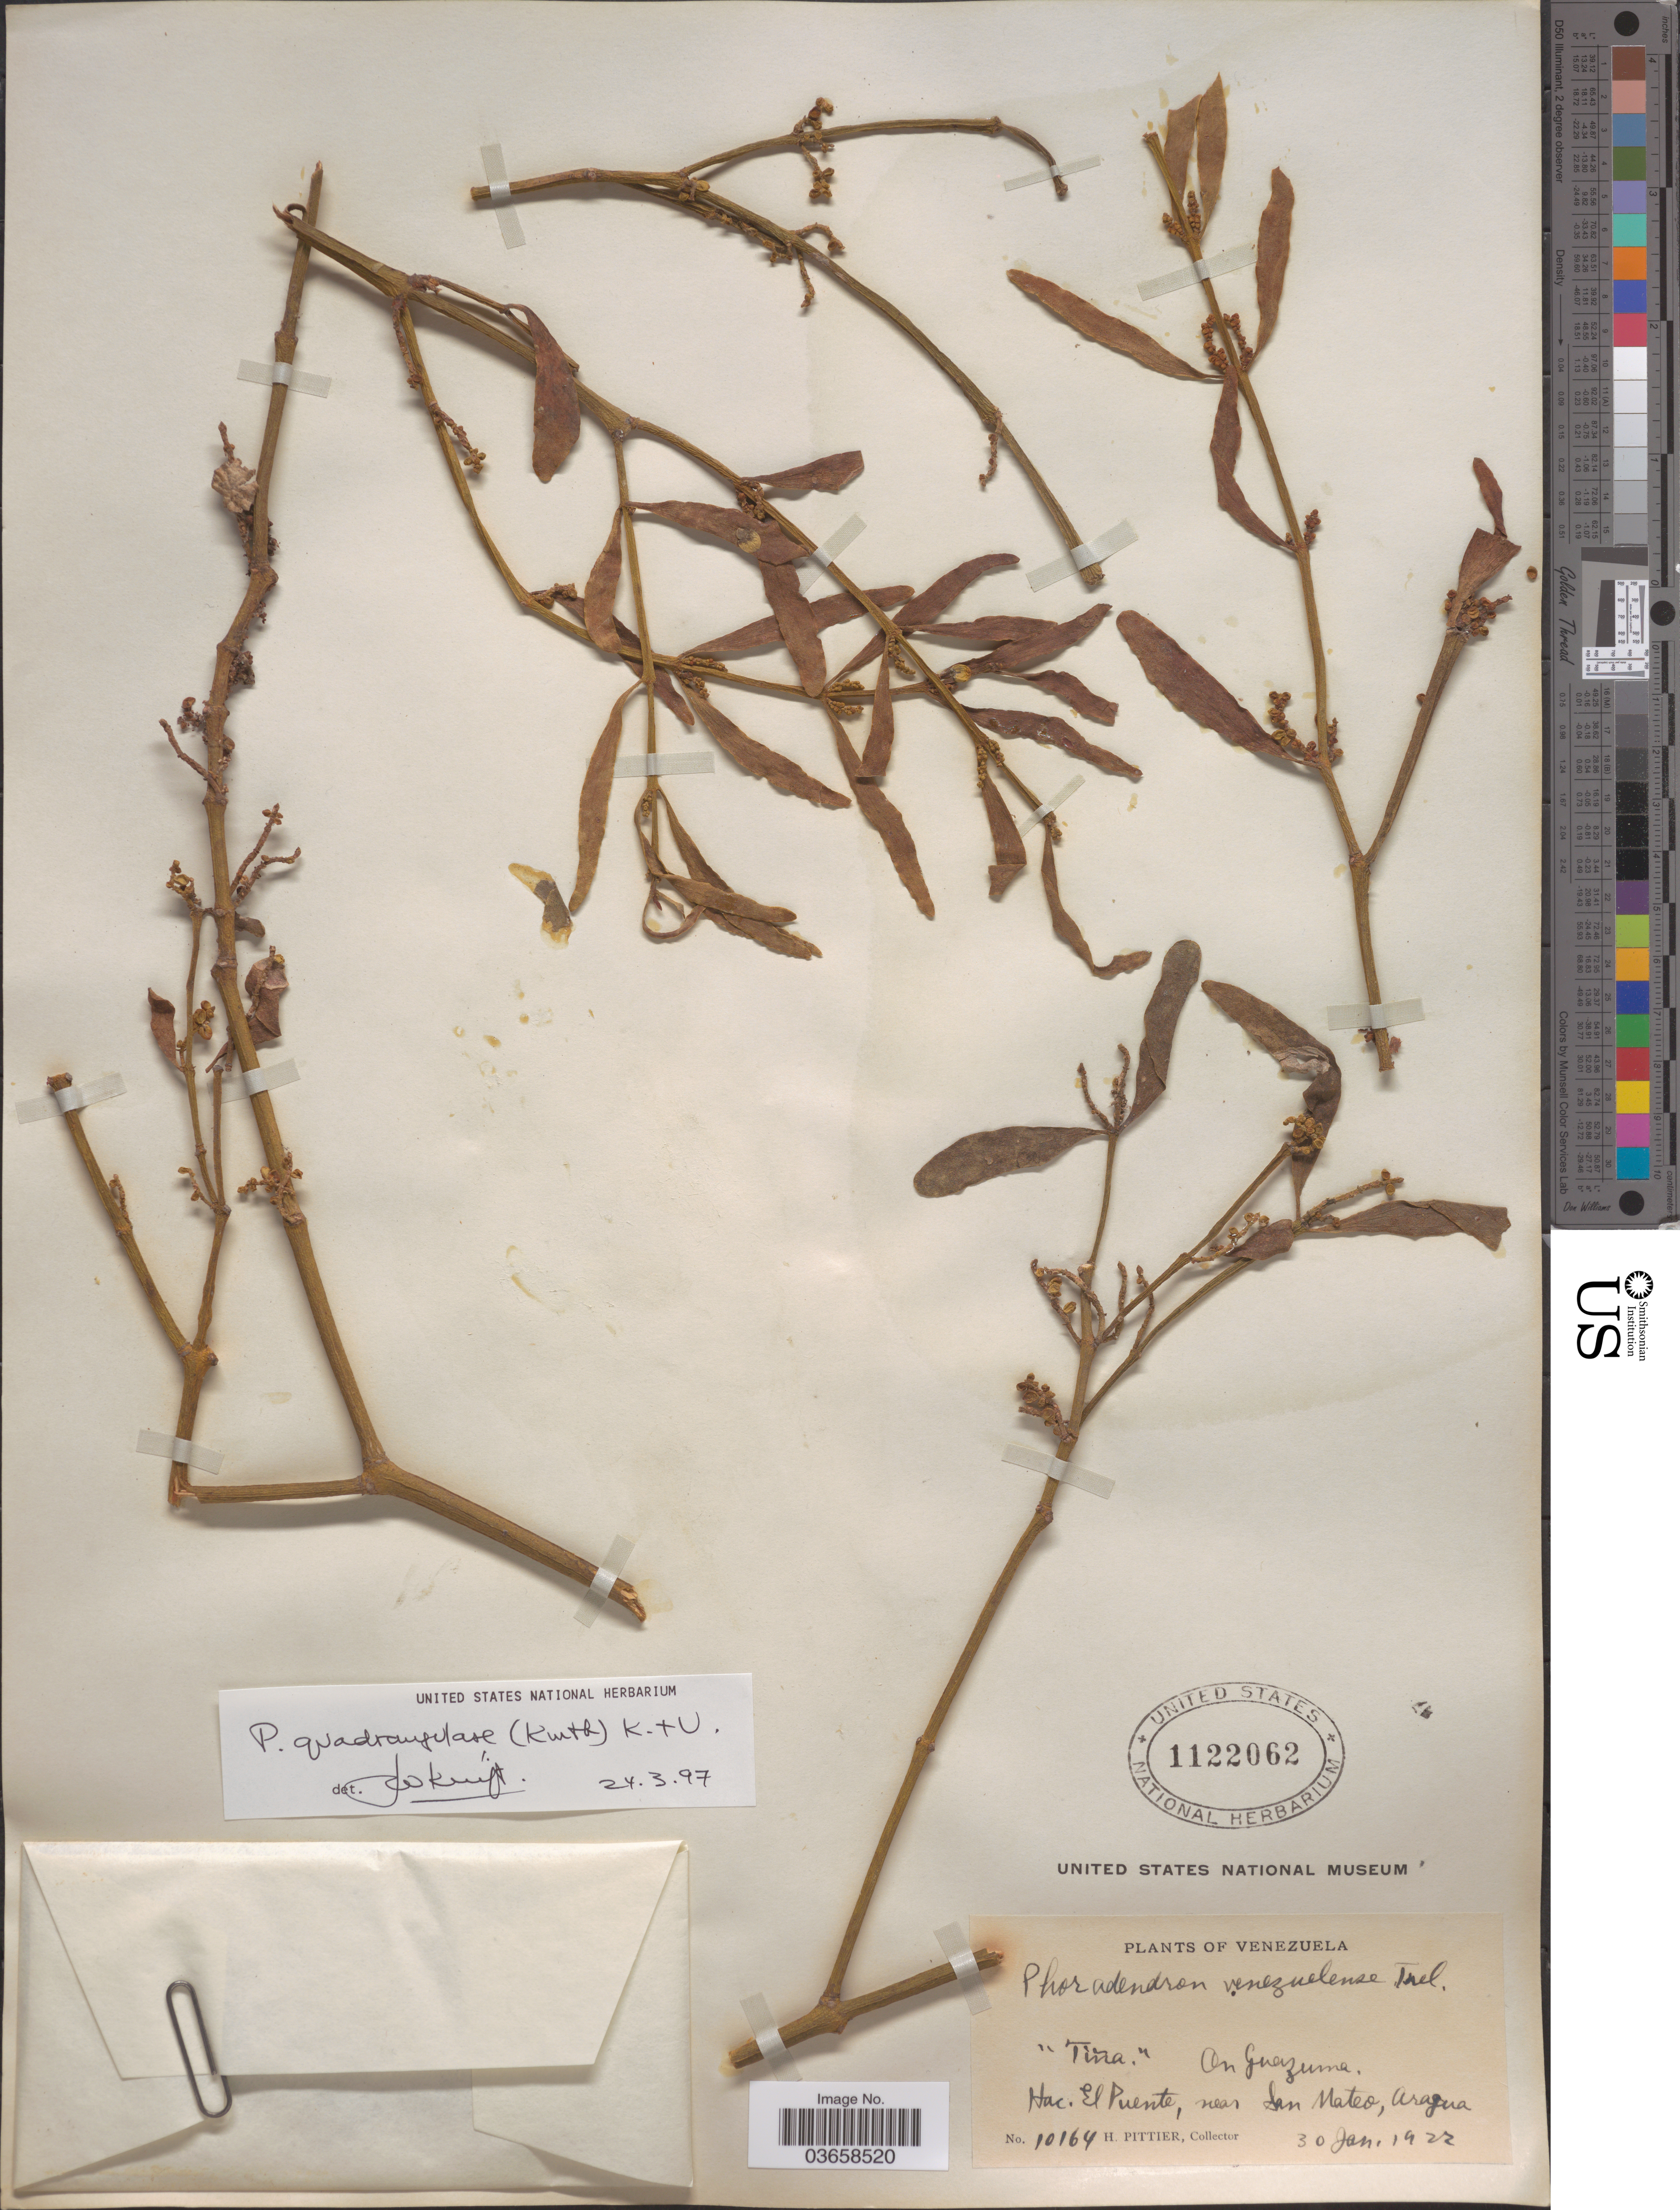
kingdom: Plantae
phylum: Tracheophyta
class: Magnoliopsida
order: Santalales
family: Viscaceae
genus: Phoradendron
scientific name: Phoradendron quadrangulare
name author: (Kunth) Griseb.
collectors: H. F. Pittier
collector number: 10164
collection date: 1922-01-30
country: Venezuela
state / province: Aragua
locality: Hac. El Puente, near San Mateo.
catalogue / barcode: US 1122062